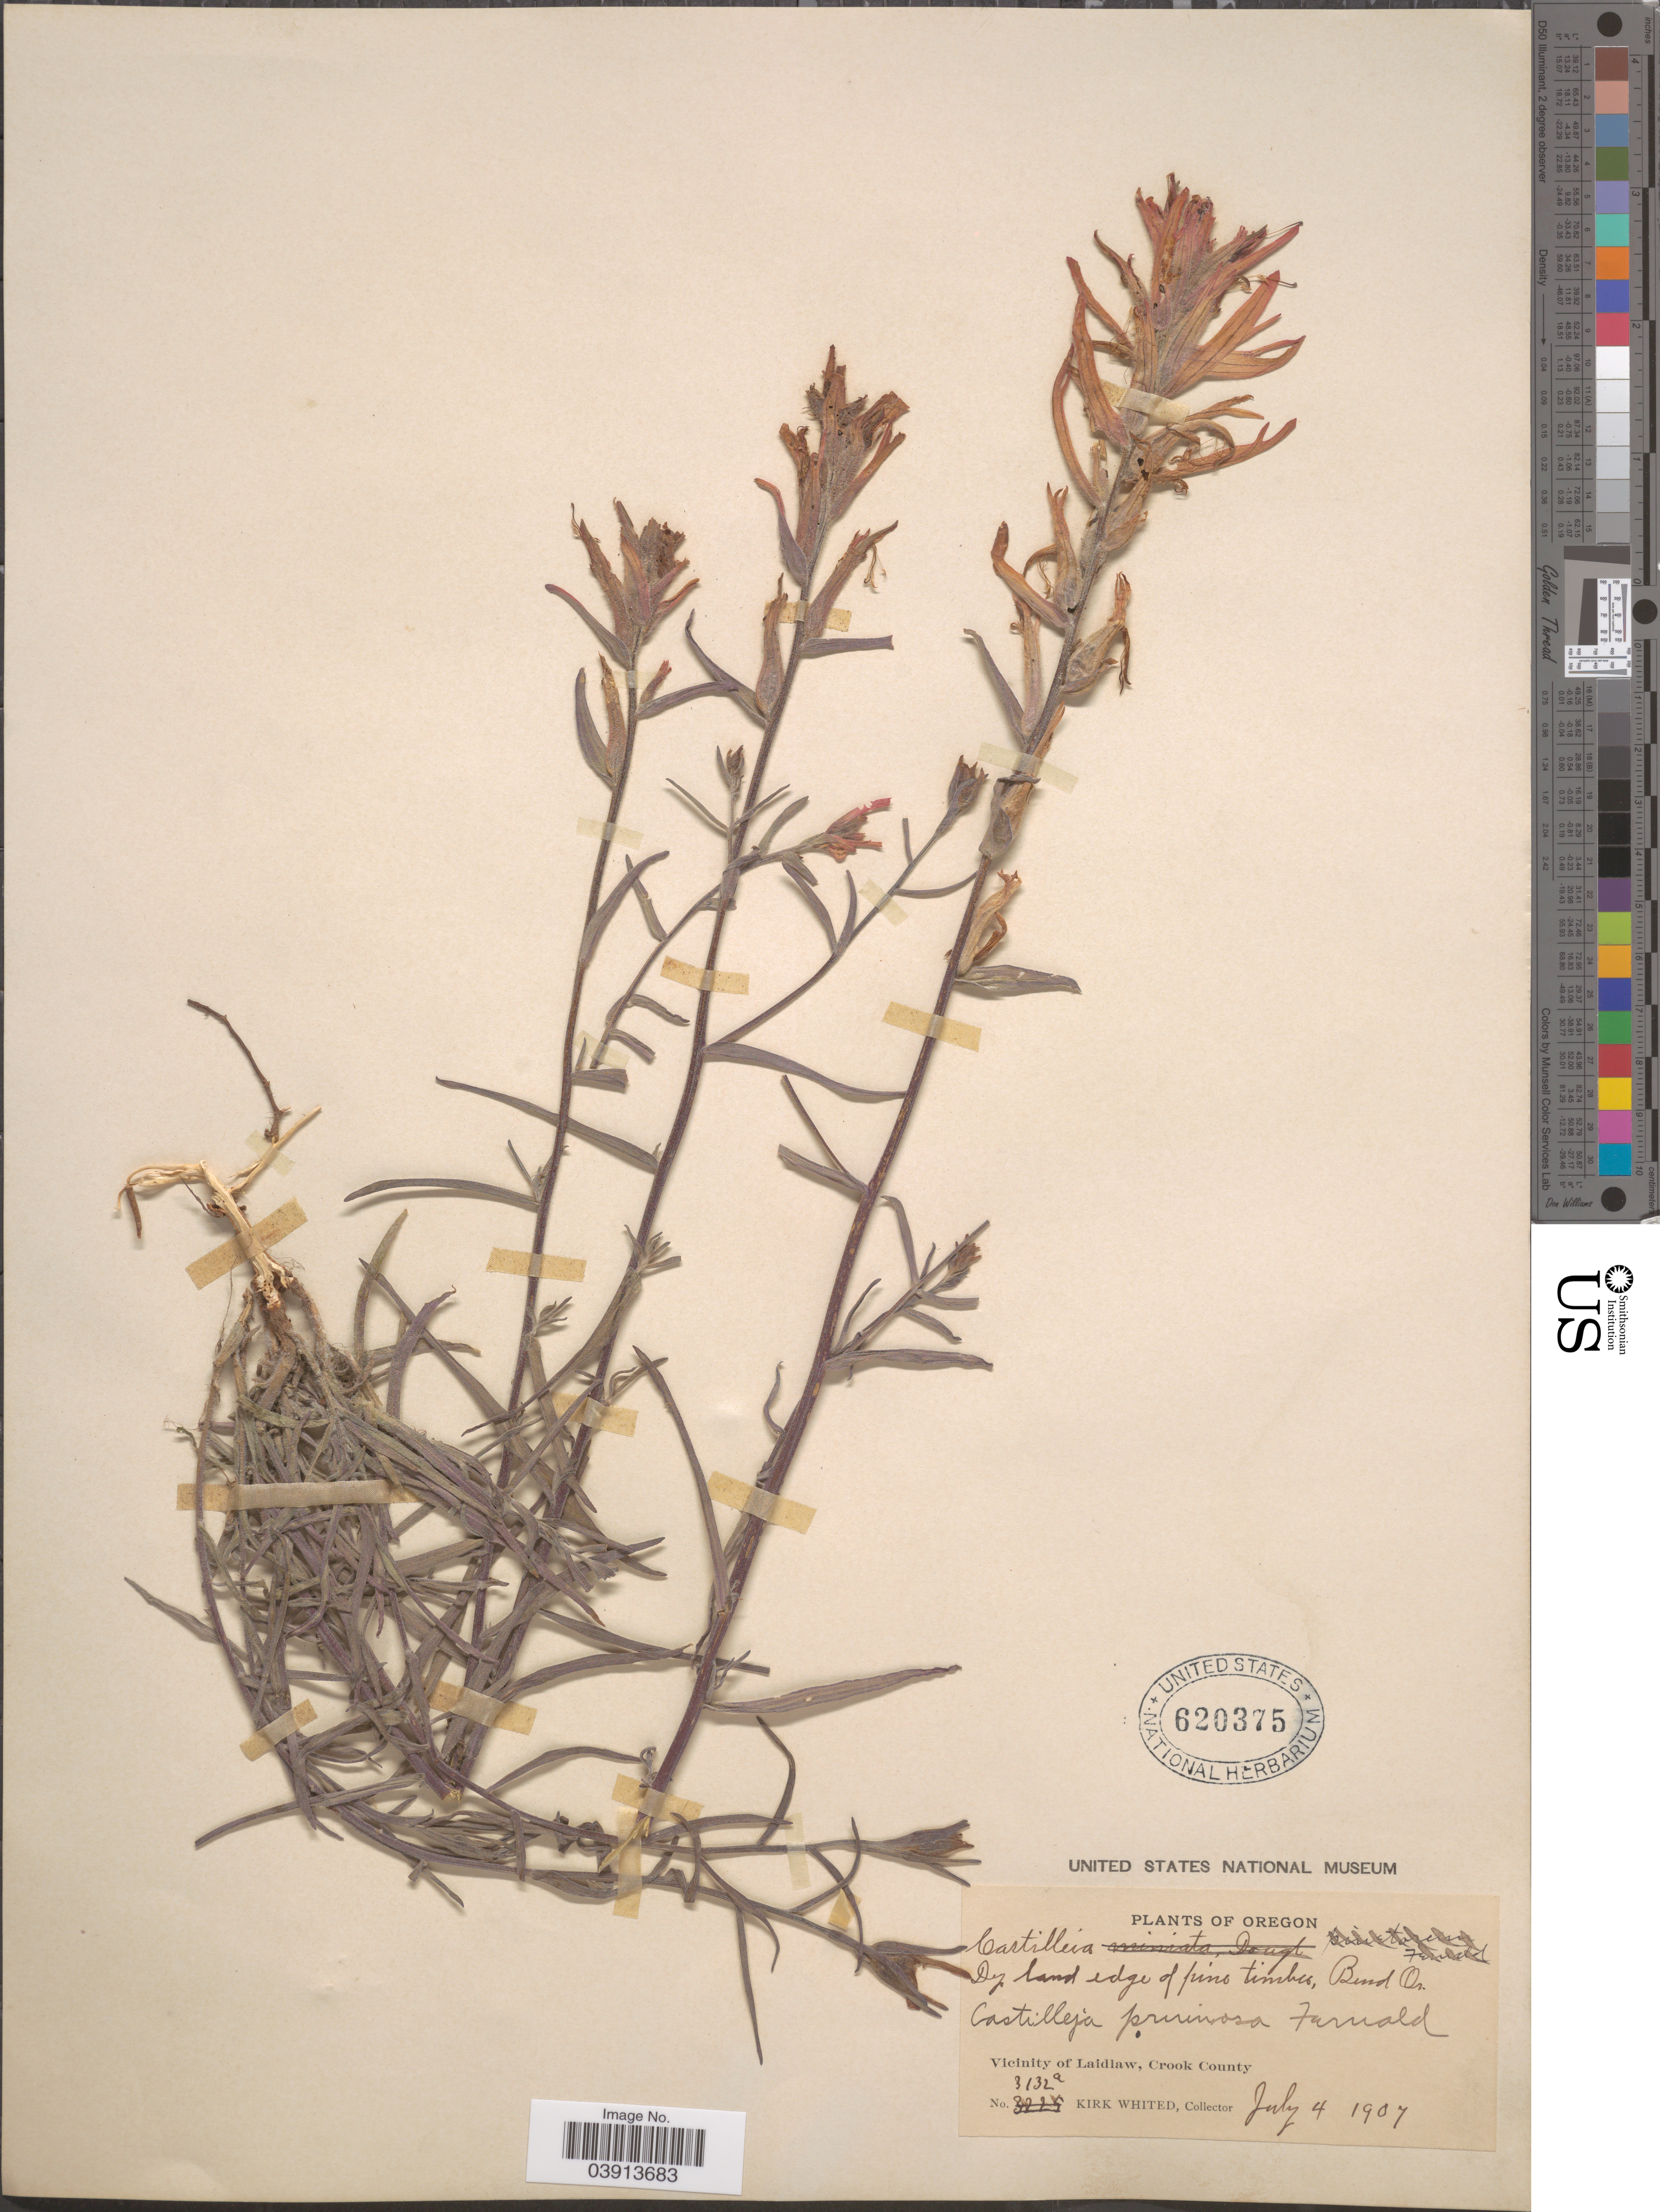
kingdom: Plantae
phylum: Tracheophyta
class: Magnoliopsida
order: Lamiales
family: Orobanchaceae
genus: Castilleja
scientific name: Castilleja pruinosa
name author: Fernald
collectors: K. Whited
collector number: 3132a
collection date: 1907-07-04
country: United States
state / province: Oregon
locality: Dry land edge of pine timber, Bind Or. Vicinity of Laidlaw, Crook County.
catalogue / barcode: US 620375